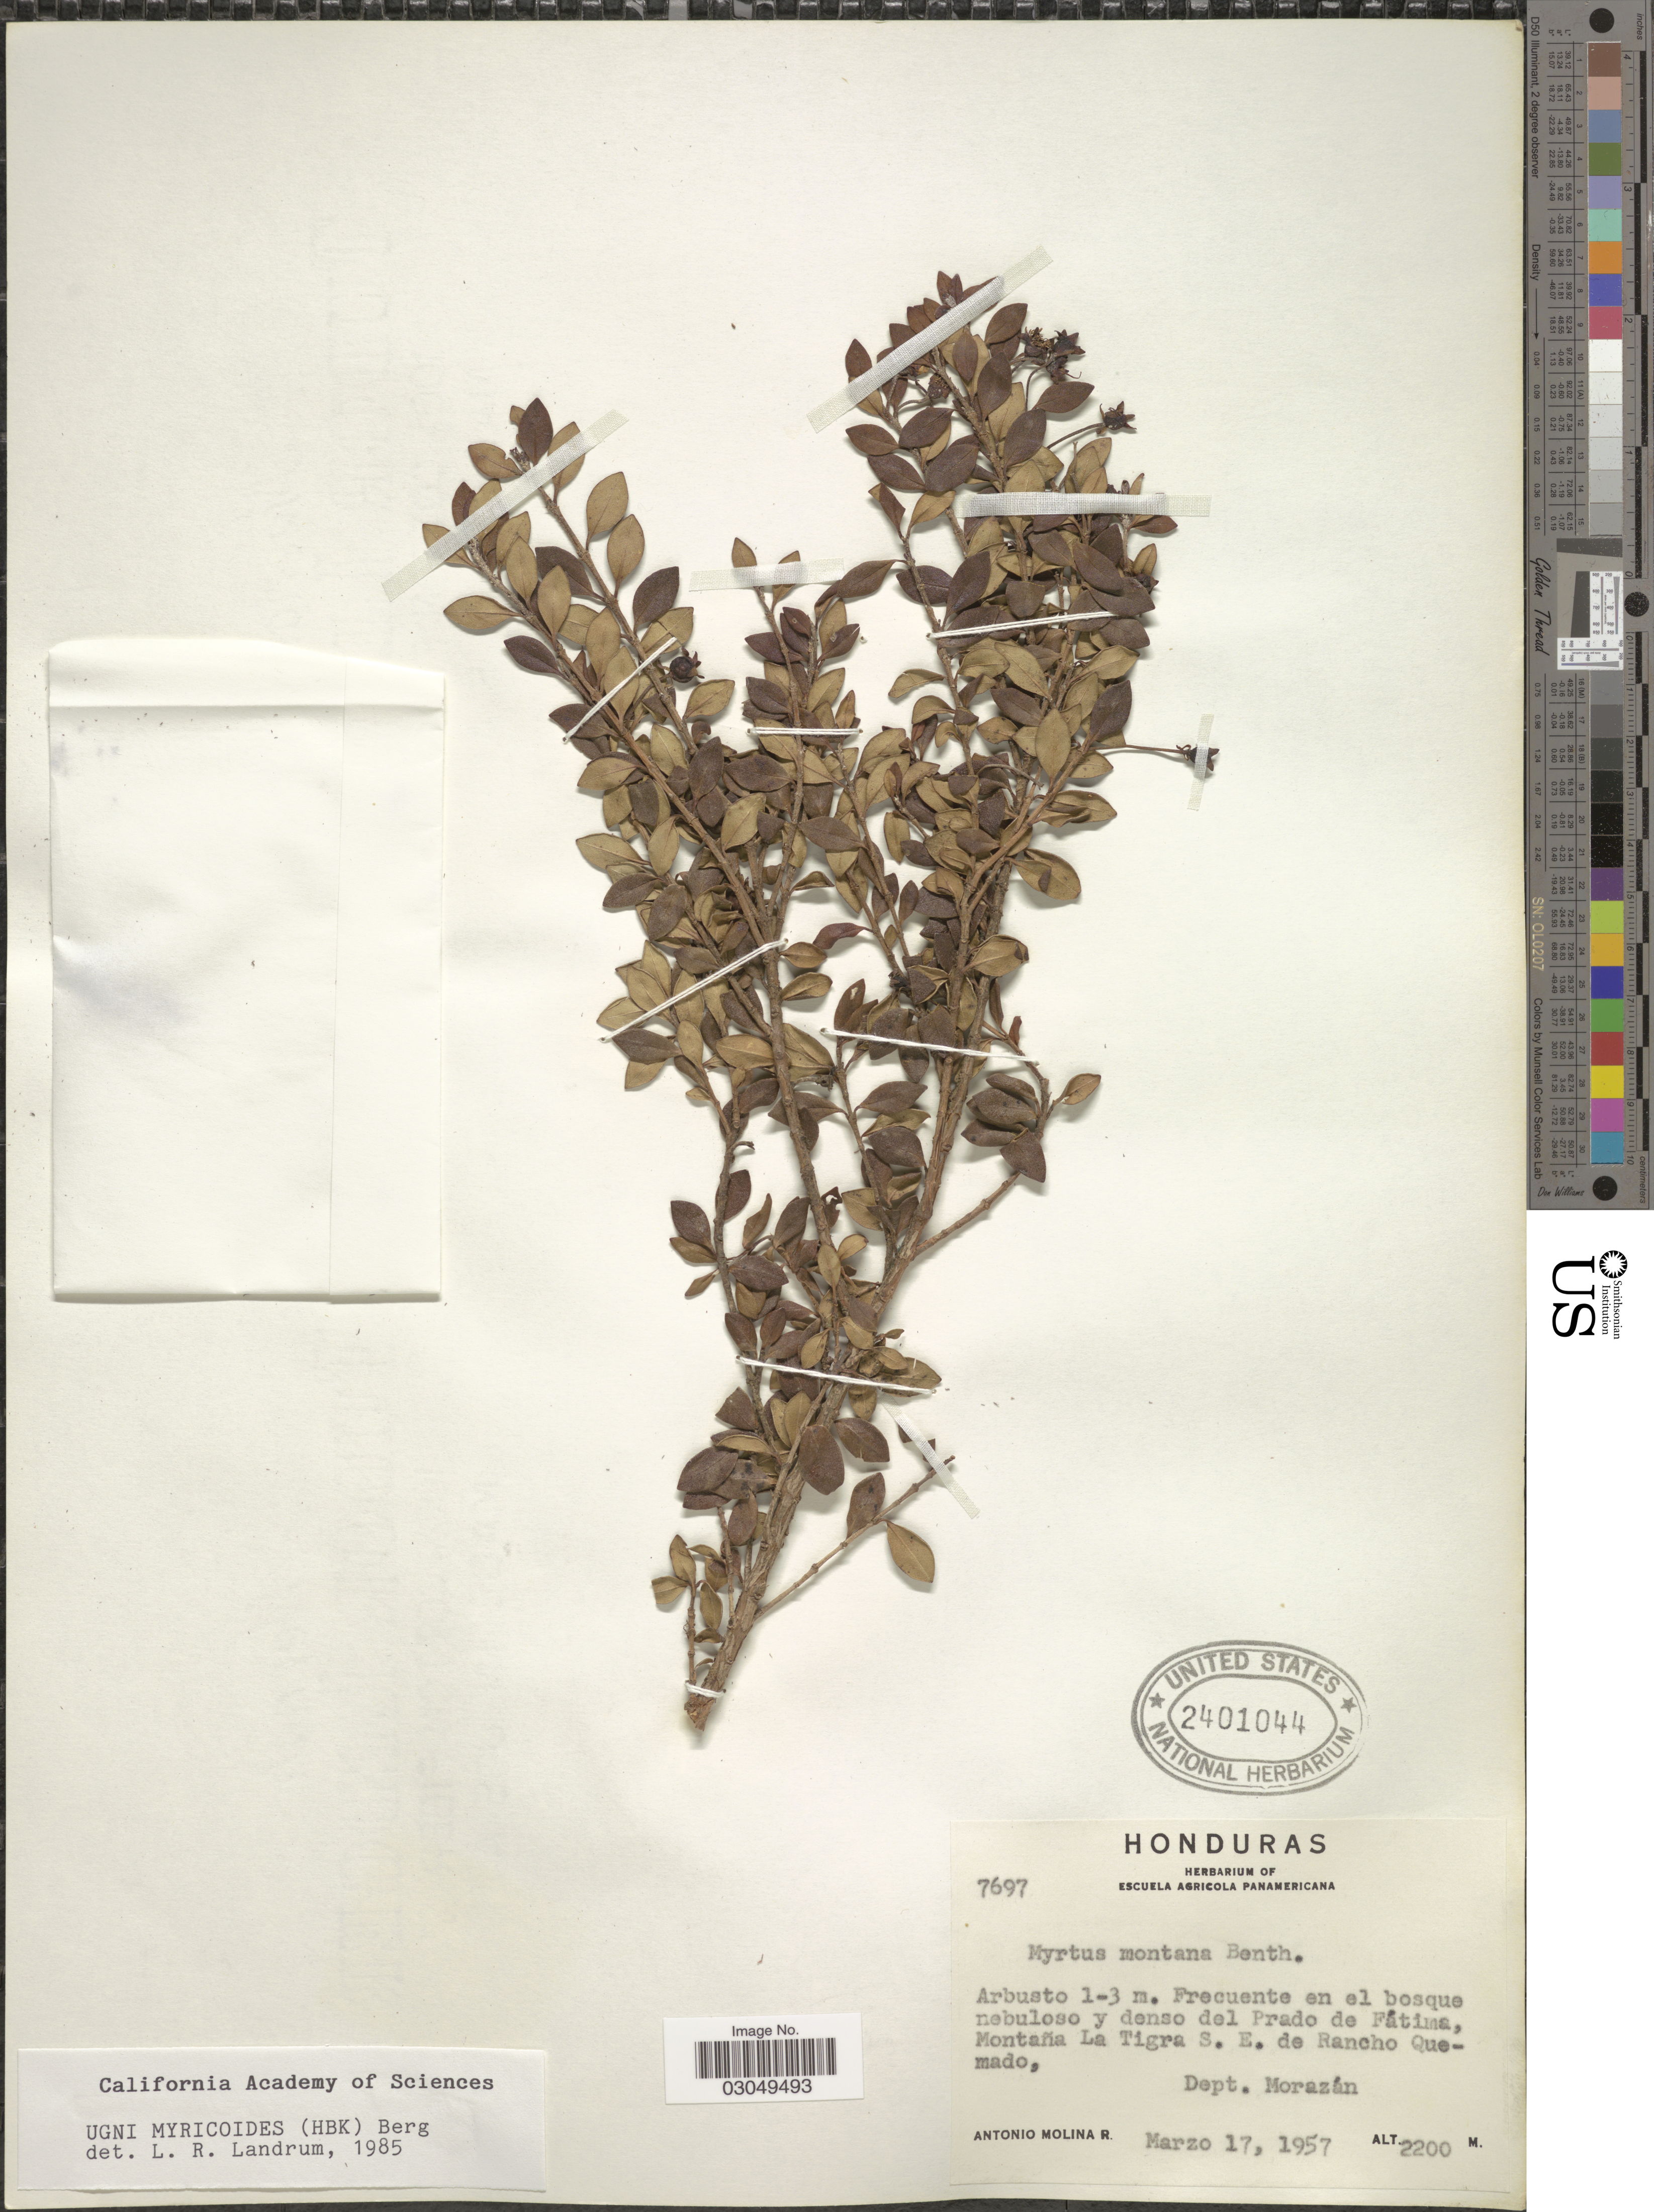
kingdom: Plantae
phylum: Tracheophyta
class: Magnoliopsida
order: Myrtales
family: Myrtaceae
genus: Ugni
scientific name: Ugni myricoides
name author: (Kunth) O. Berg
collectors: A. Molina R.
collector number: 7697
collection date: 1957-03-17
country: Honduras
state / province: Fco. Morazán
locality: Frecuente en el bosque nebuloso y denso del Prado de Fátima, Montaña La Tigra S.E. de Rancho Quemado, Dept. Morazán.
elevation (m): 2200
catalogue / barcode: US 2401044